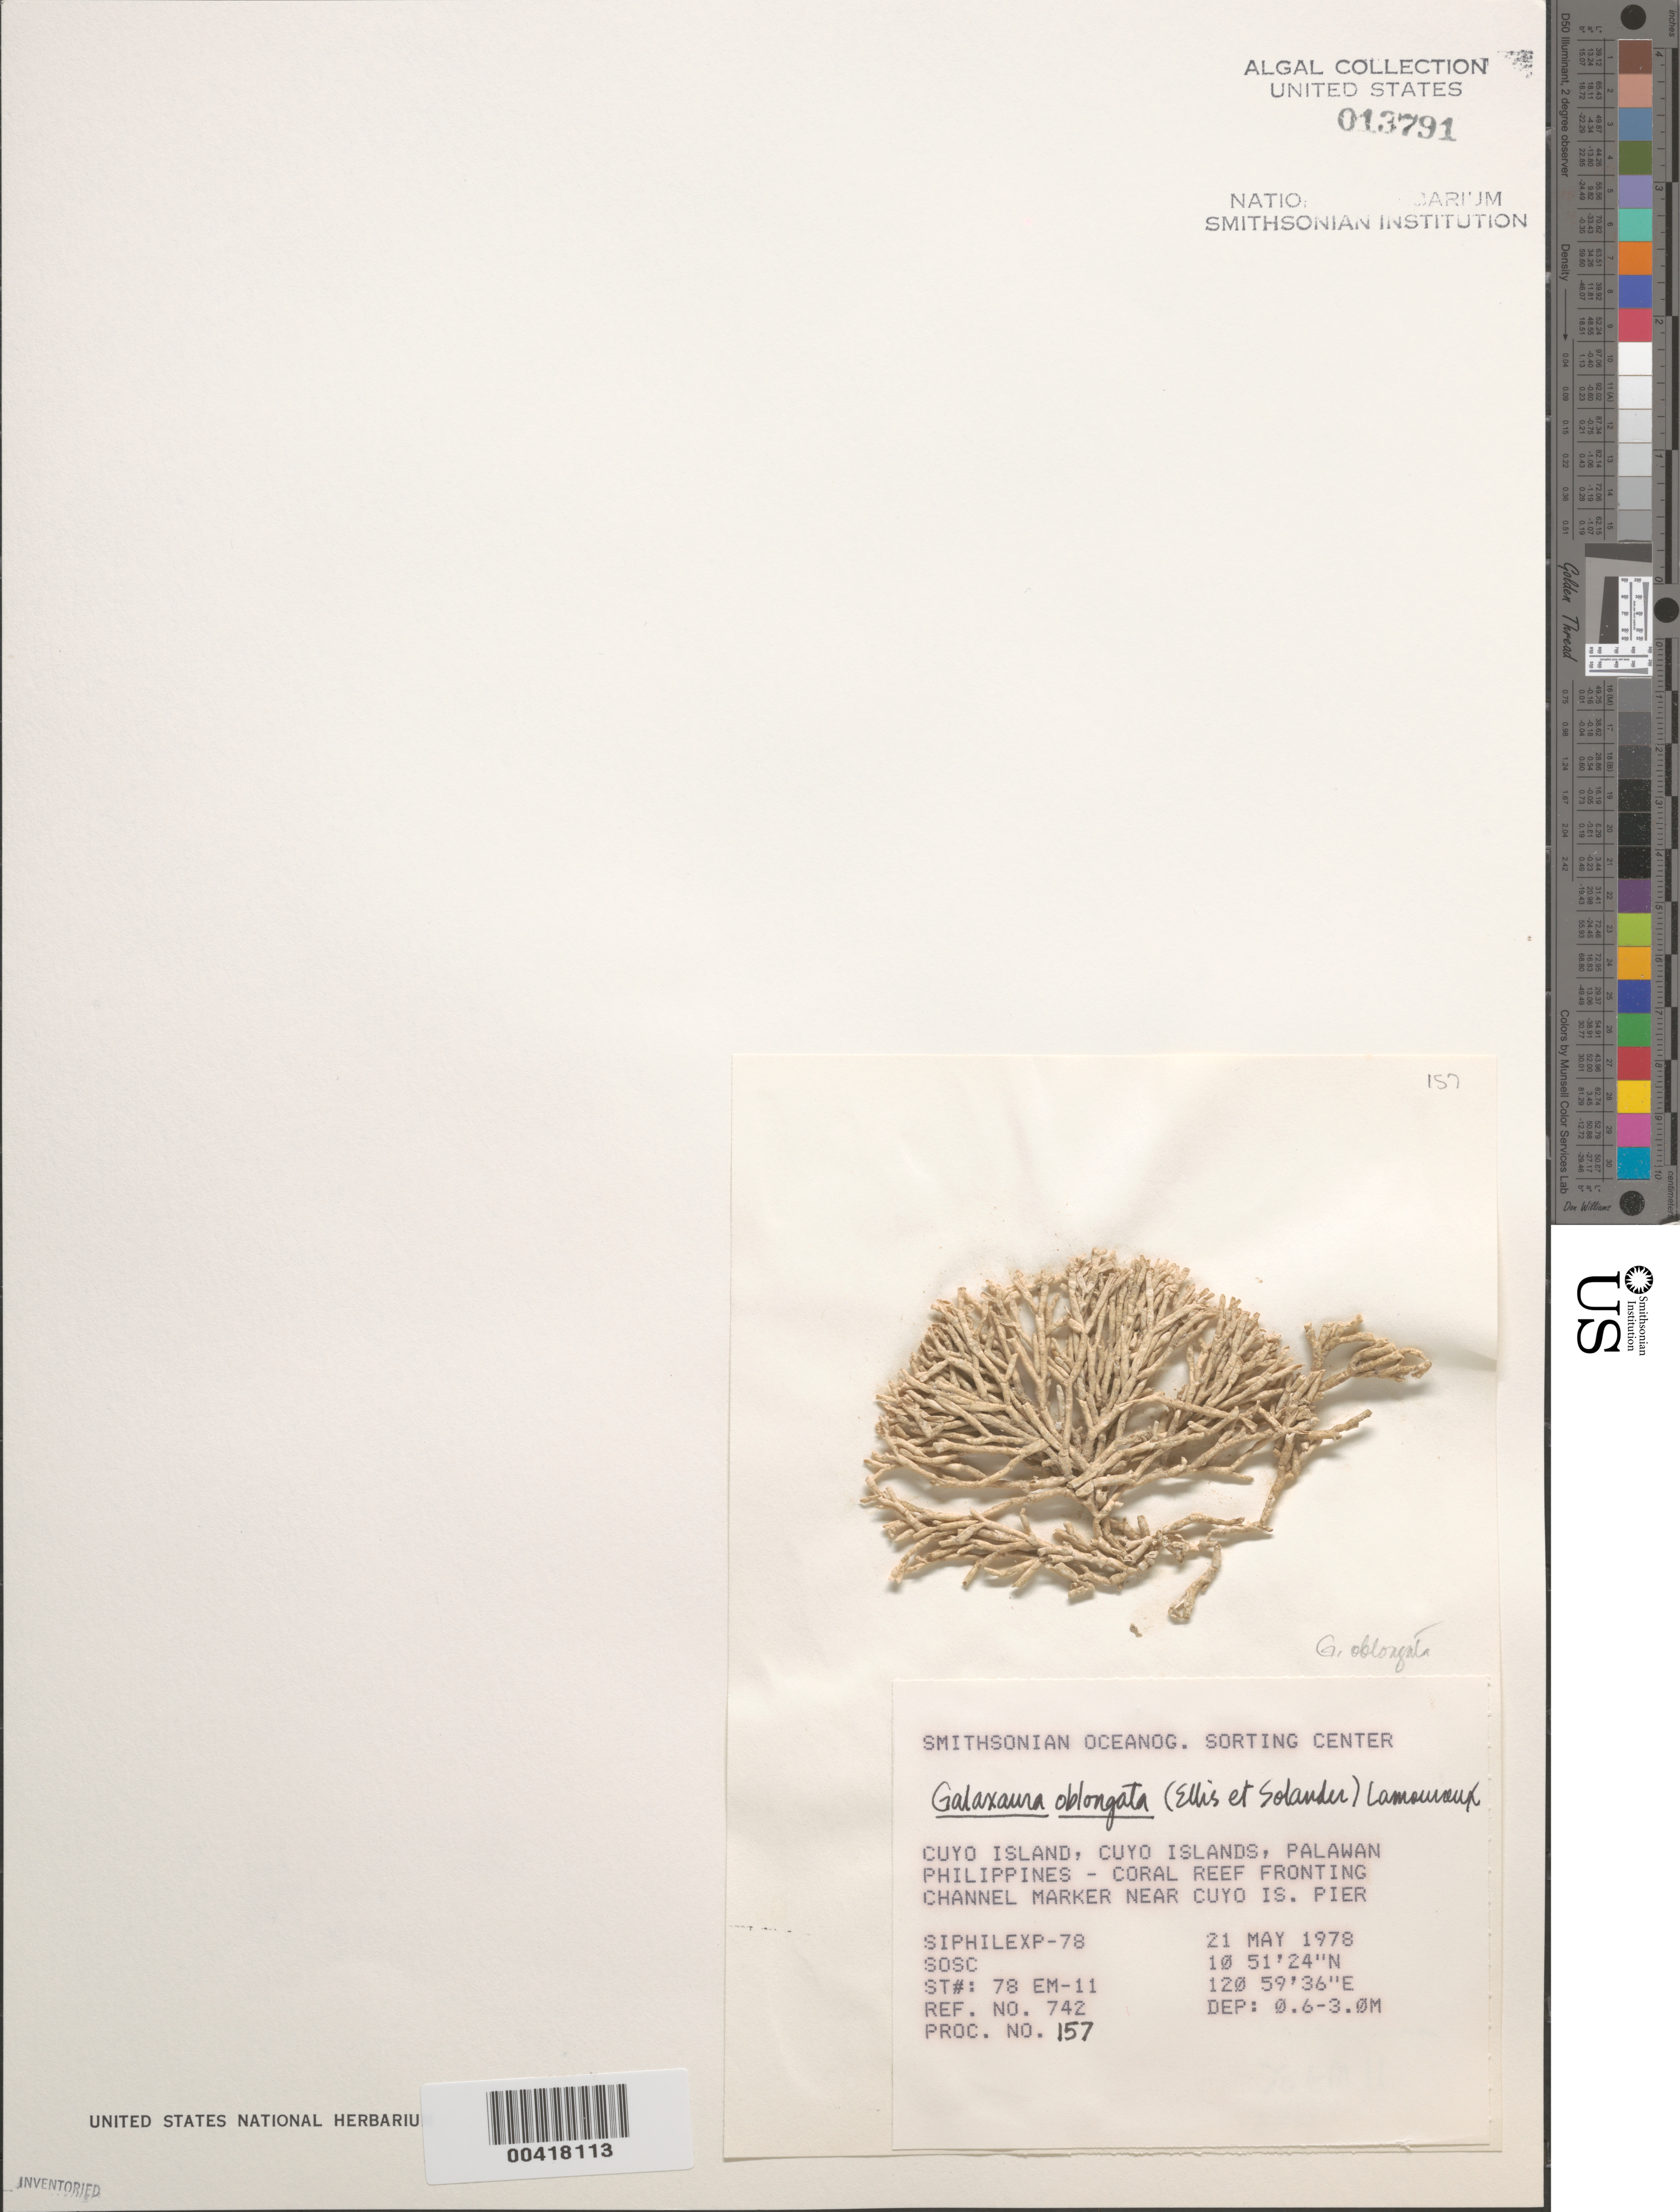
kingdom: Plantae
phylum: Rhodophyta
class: Florideophyceae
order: Nemaliales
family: Galaxauraceae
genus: Tricleocarpa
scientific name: Tricleocarpa fragilis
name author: (L.) Huisman & R.A. Towns.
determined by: Algae name updating Project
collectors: SOSC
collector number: Station 78 EM-11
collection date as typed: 21 May 1978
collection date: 1978-05-21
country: Philippines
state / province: Mimaropa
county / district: Palawan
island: Cuyo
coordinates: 10 51' 24" N, 120 59' 36" E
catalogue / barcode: US 13791